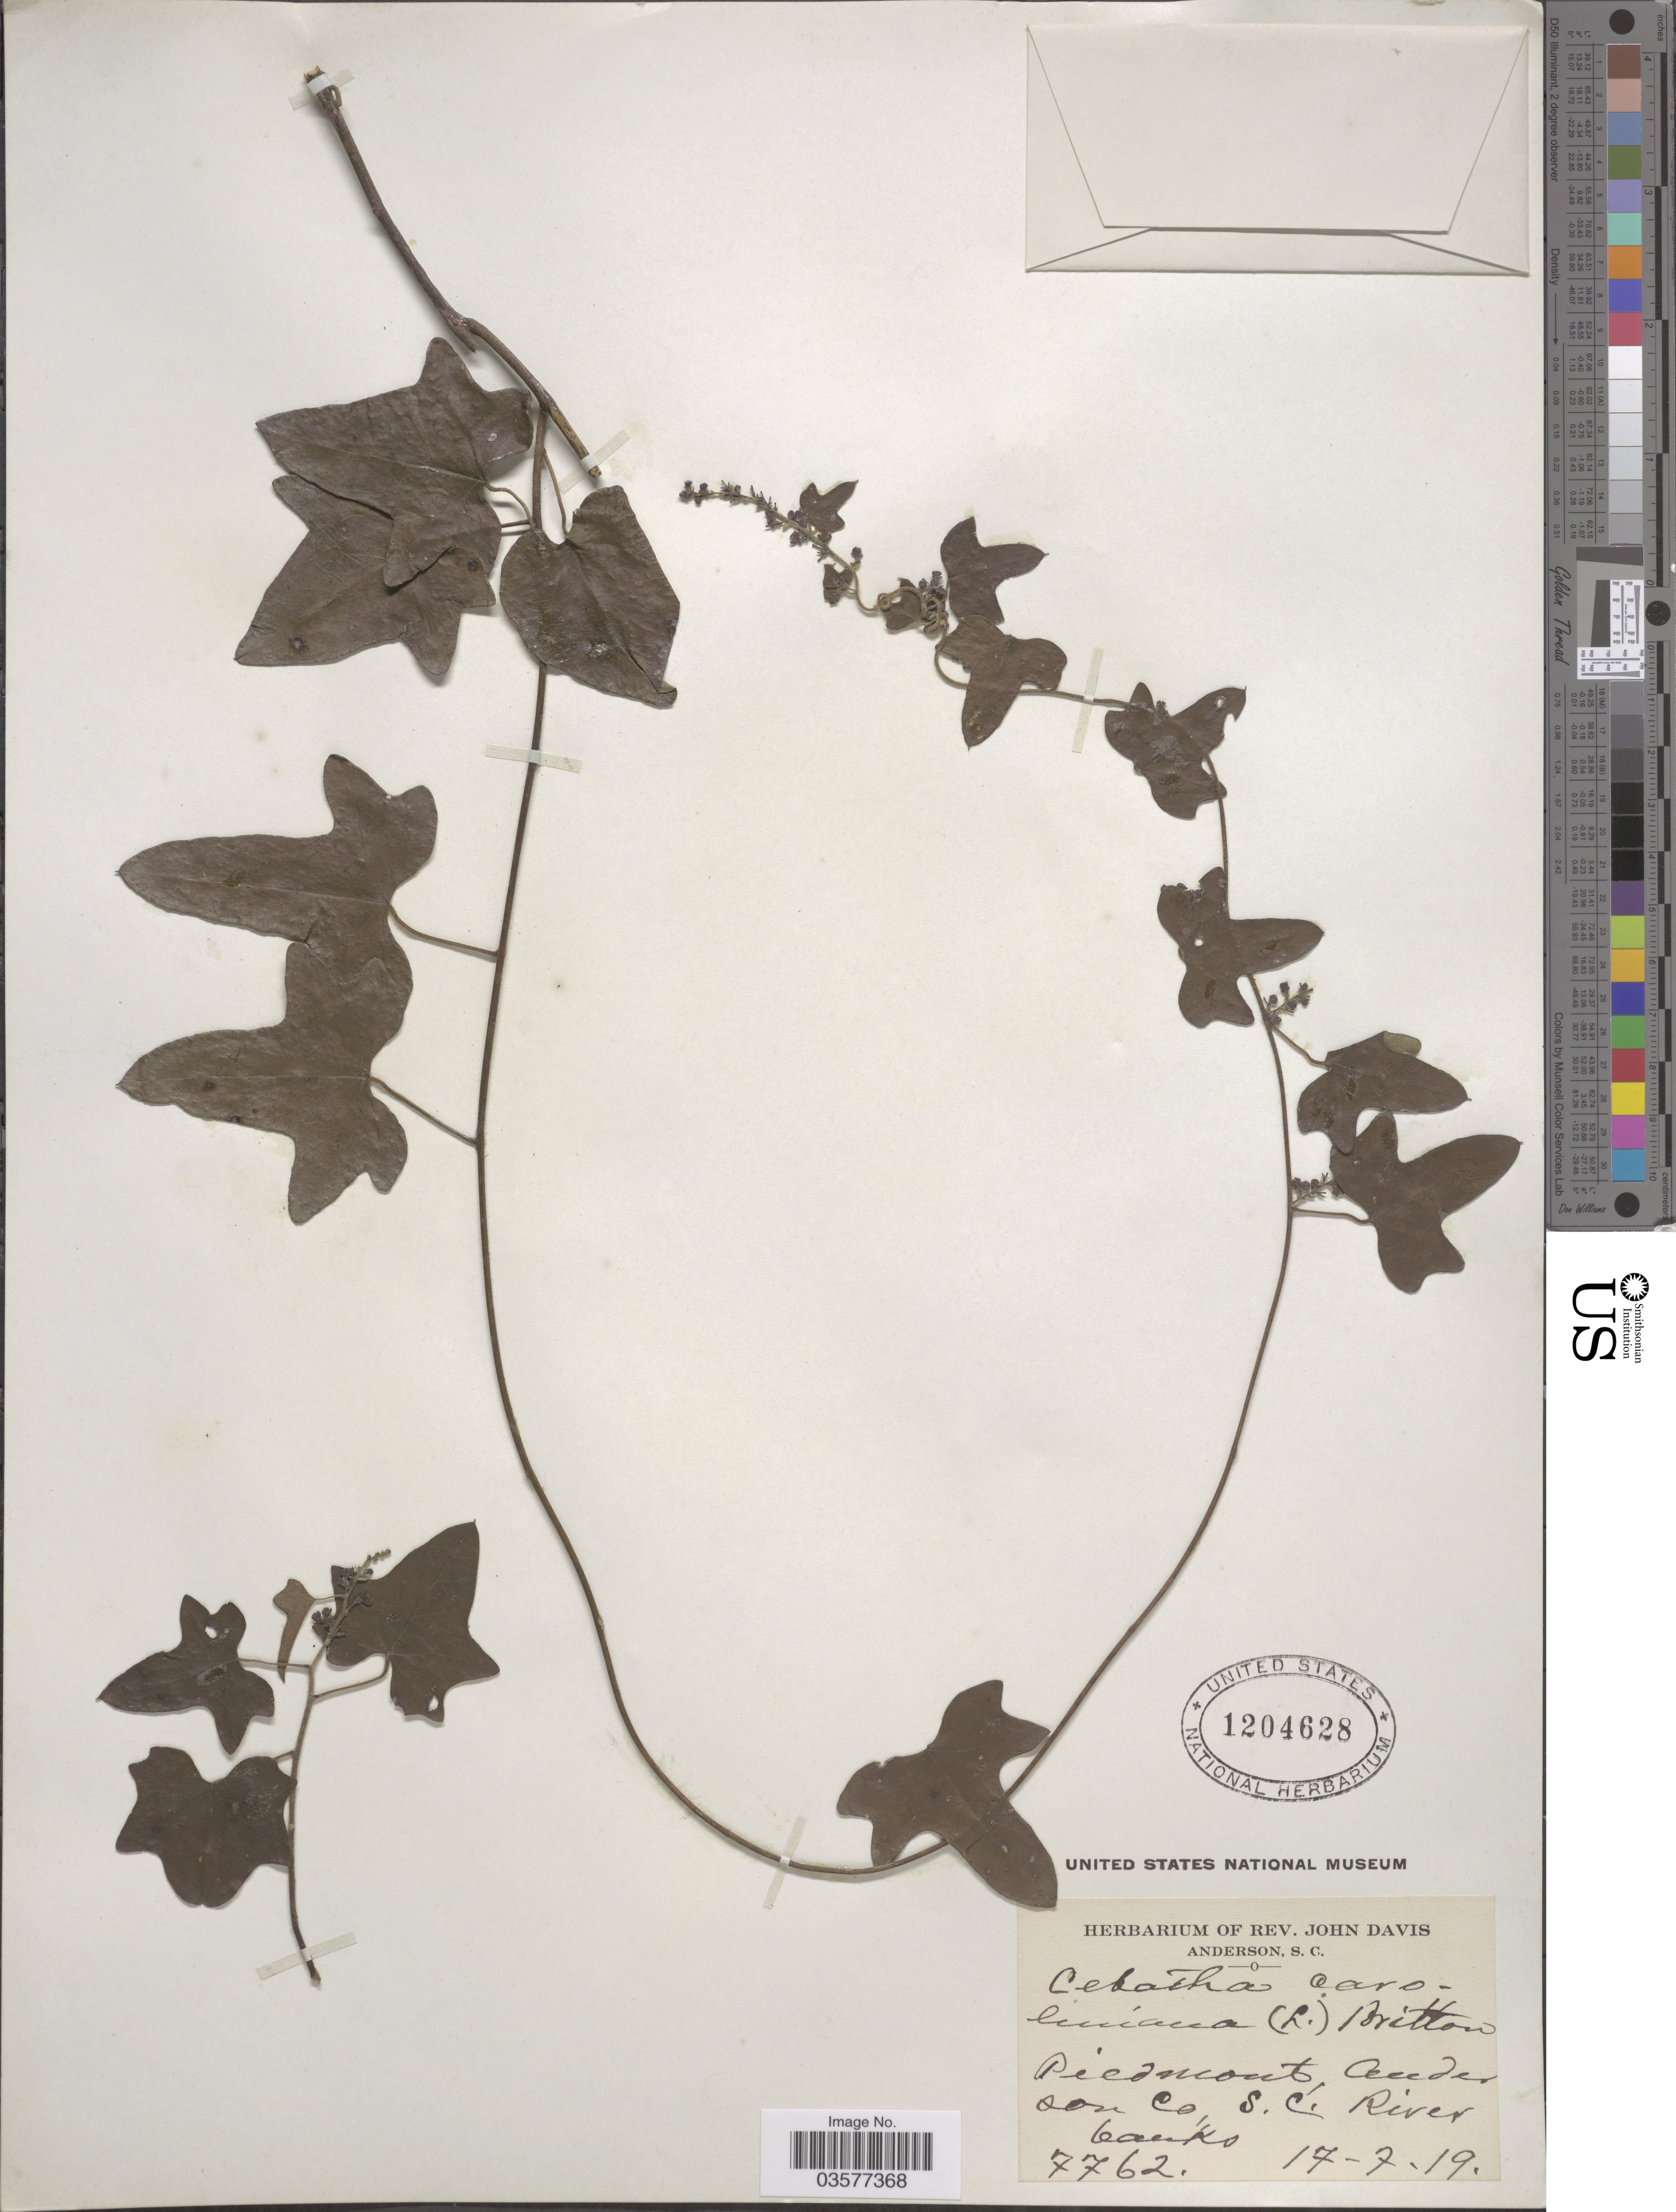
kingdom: Plantae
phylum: Tracheophyta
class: Magnoliopsida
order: Ranunculales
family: Menispermaceae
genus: Cocculus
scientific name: Cocculus carolinus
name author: (L.) DC.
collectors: ex herb. Rev. John Davis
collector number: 7762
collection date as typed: Transcribed d/m/y: 17/7/19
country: United States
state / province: South Carolina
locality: Piedmont, Anderson Co, S. C. River banks.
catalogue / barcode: US 1204628